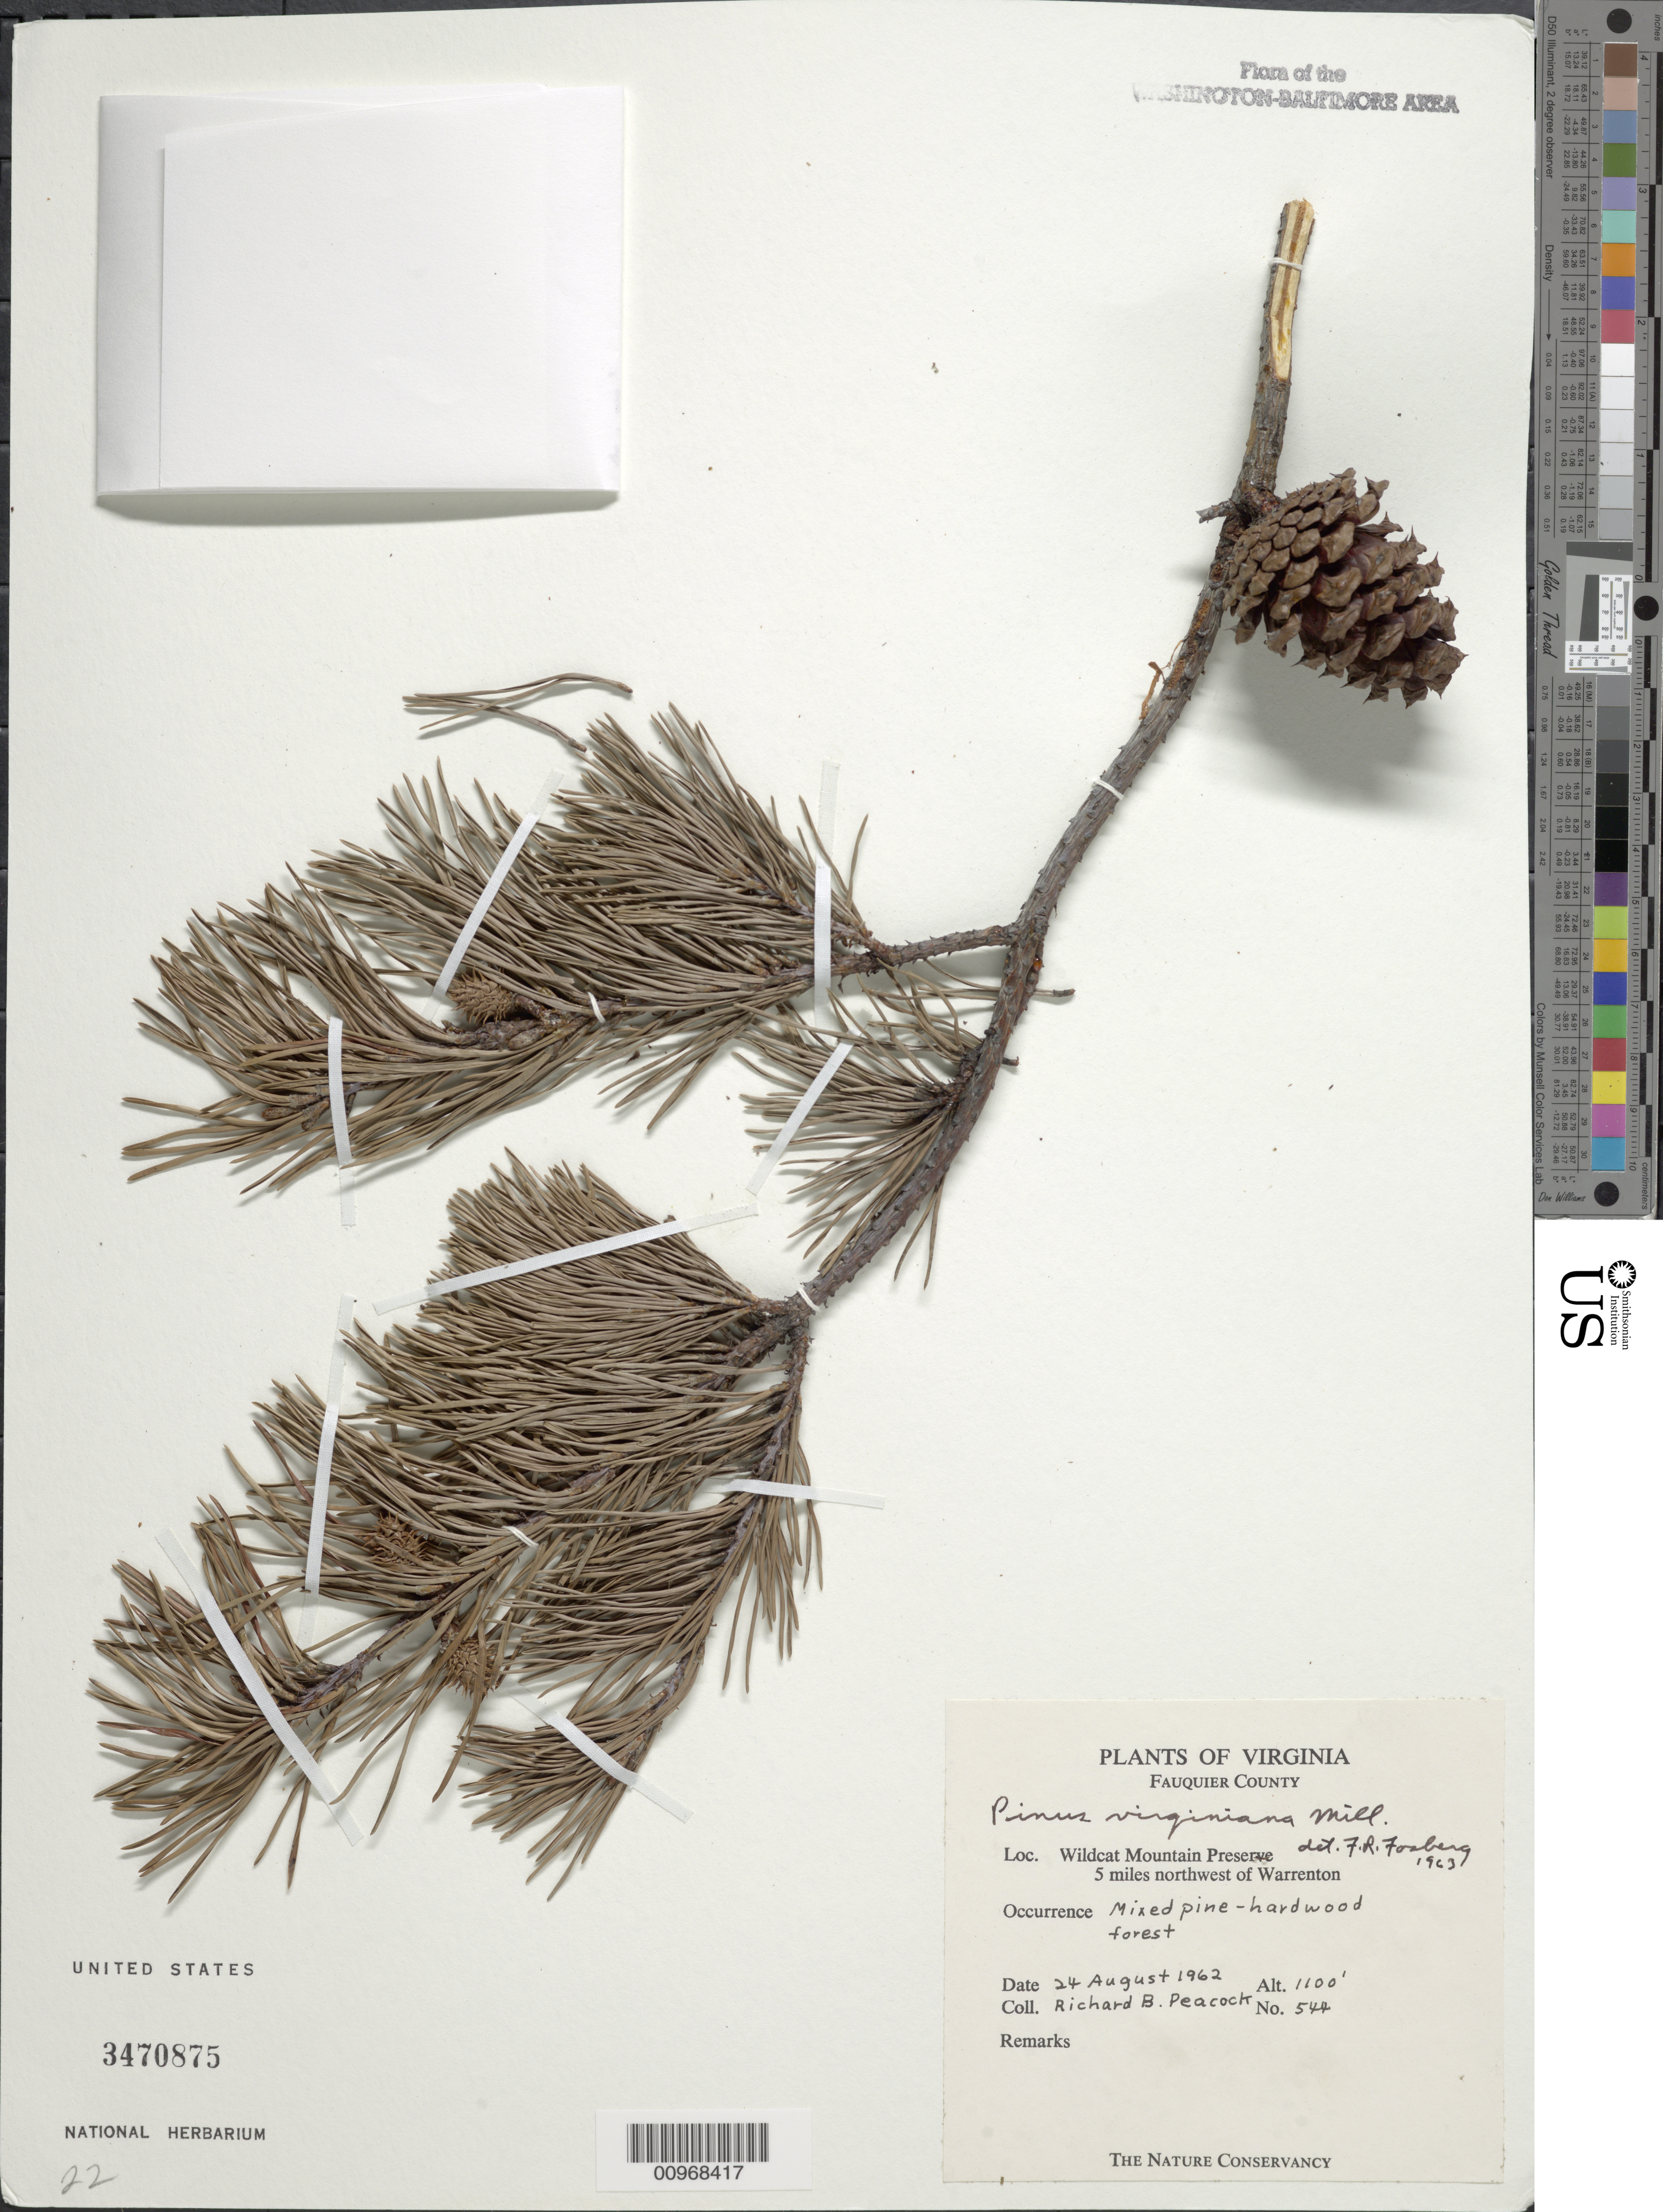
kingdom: Plantae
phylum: Tracheophyta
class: Pinopsida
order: Pinales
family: Pinaceae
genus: Pinus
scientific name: Pinus virginiana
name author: Mill.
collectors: R. Peacock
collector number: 544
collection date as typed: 24 Aug 1962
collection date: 1962-08-24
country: United States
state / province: Virginia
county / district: Fauquier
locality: Wildcat Mountain Preserve, 5 miles northwest of Warrenton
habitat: mixed pine-hardwood forest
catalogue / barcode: US 3470875